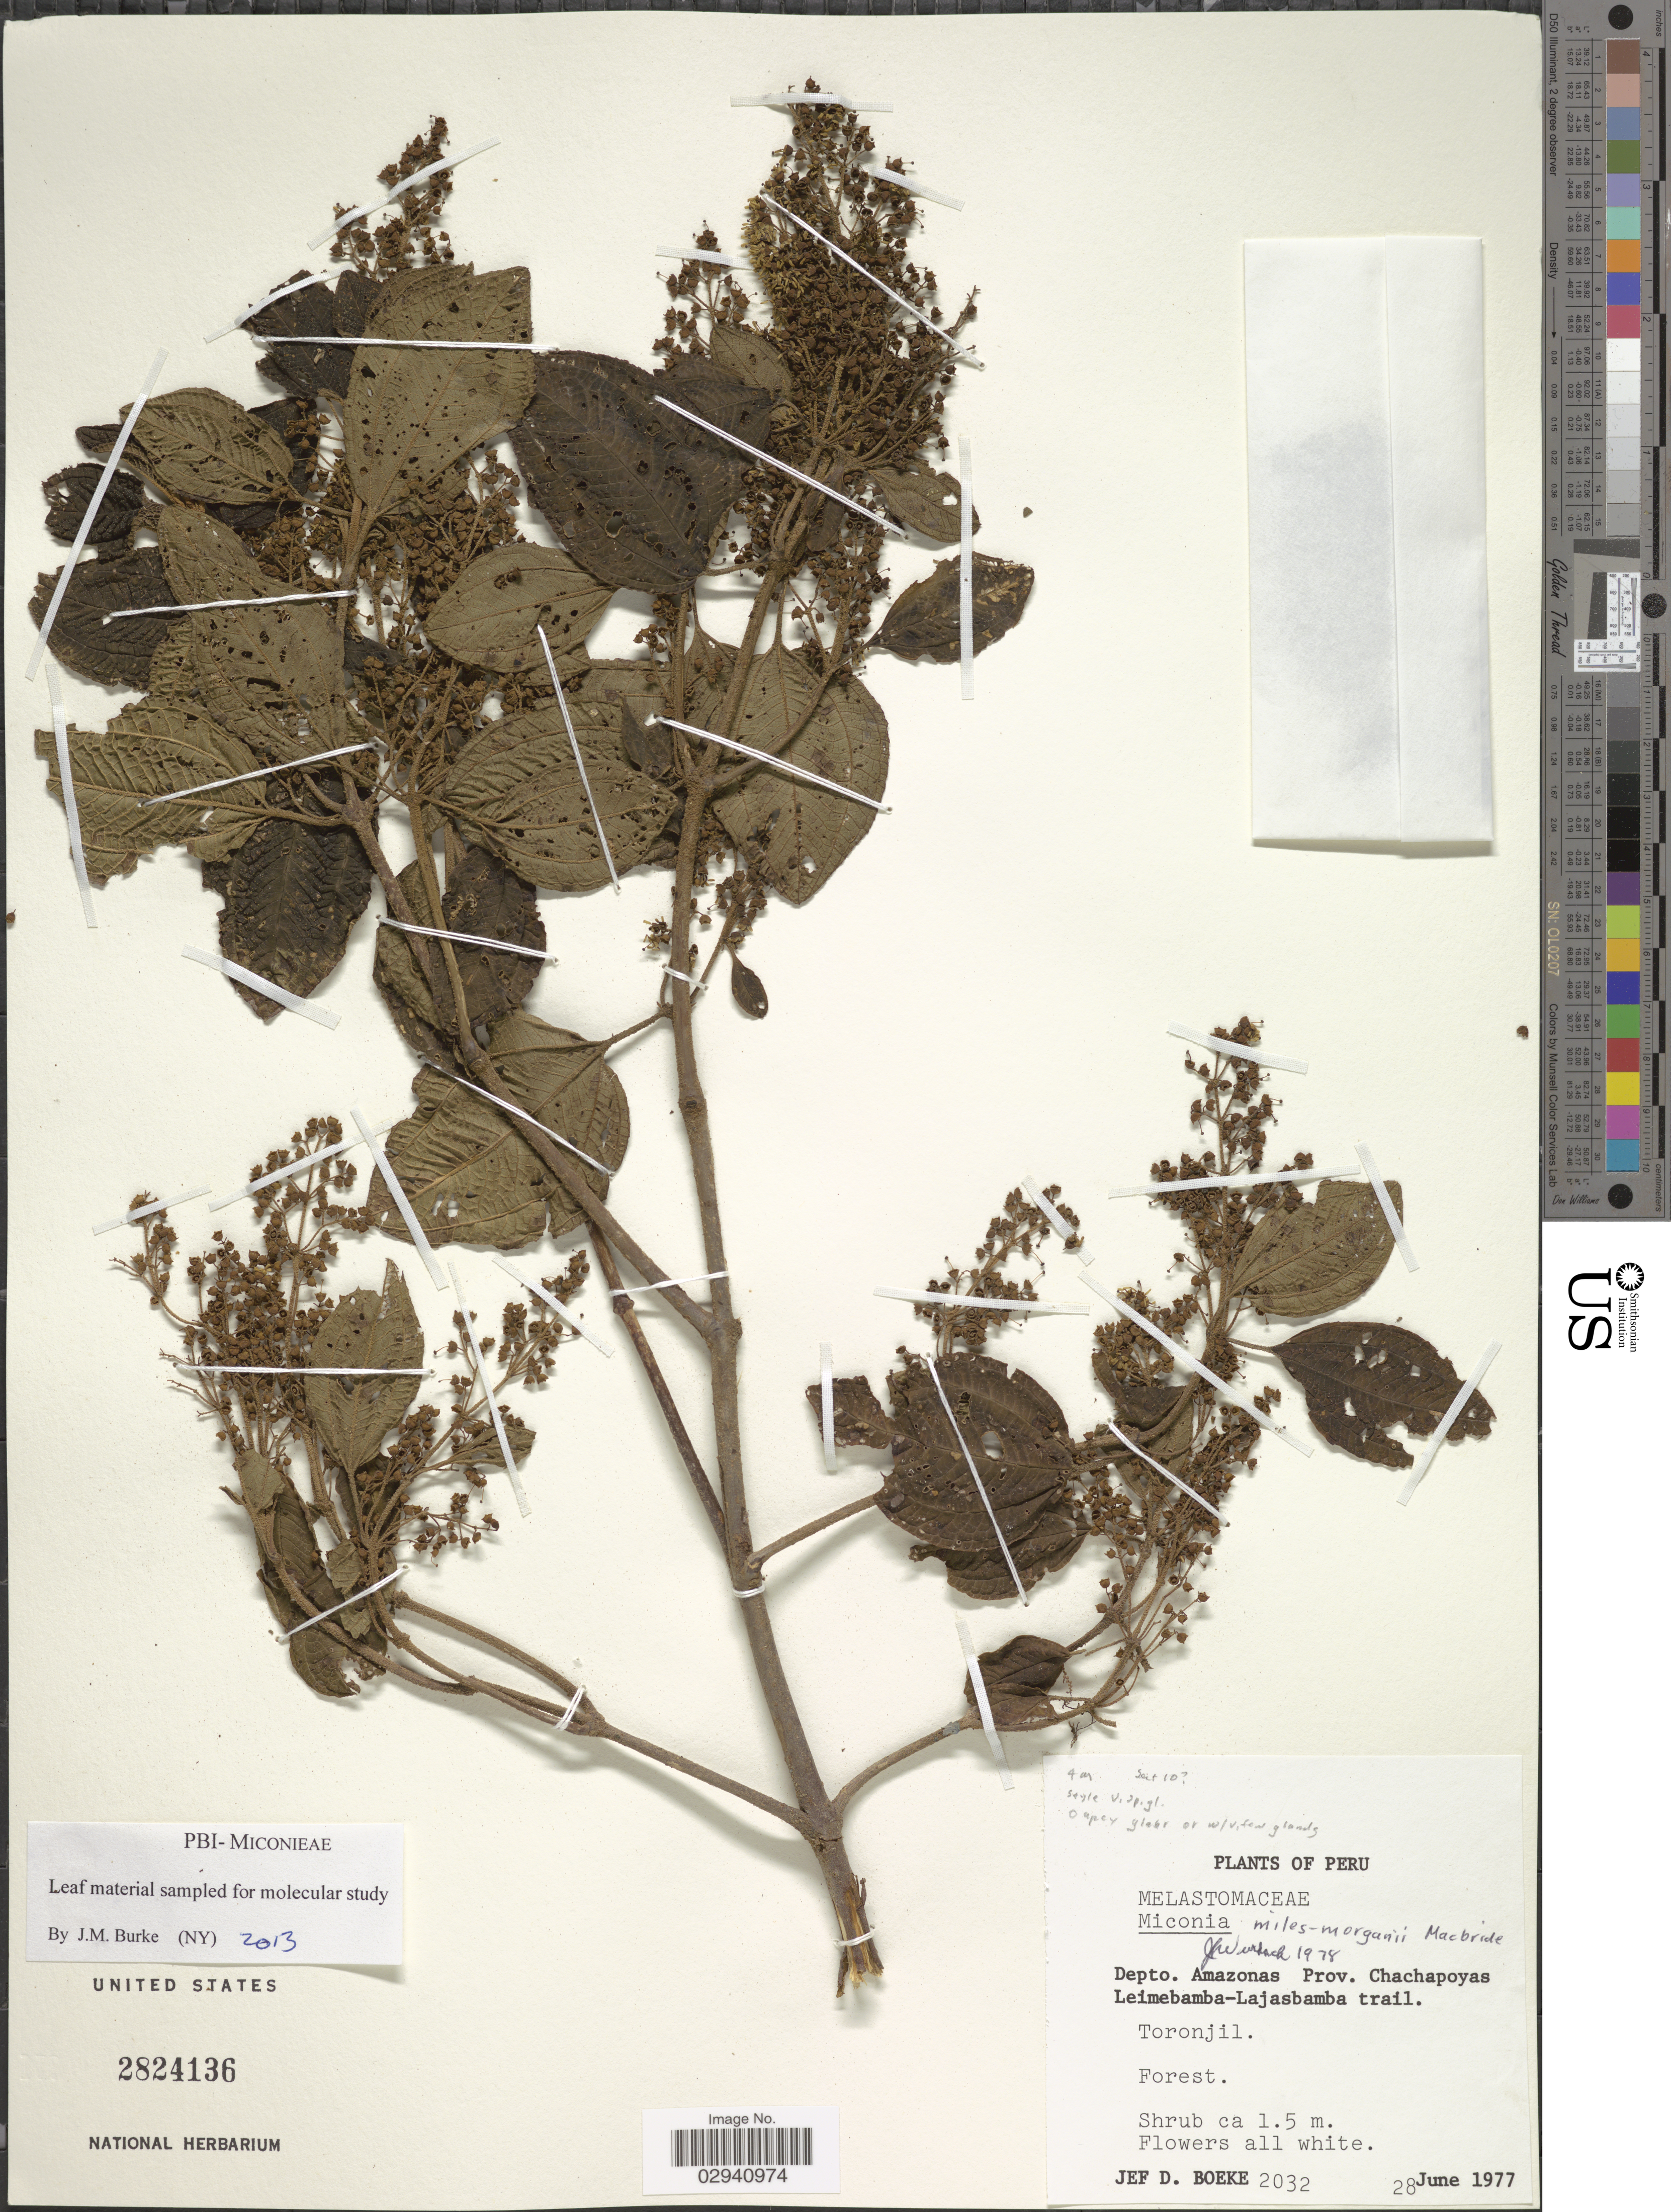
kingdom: Plantae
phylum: Tracheophyta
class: Magnoliopsida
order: Myrtales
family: Melastomataceae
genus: Miconia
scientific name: Miconia miles-morgani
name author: J.F. Macbr.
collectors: J. Boeke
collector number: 2032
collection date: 1977-06-28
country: Peru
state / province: Amazonas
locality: Depto. Amazonas. Prov. Chachapoyas. Leimebamba-Lajasbamba trail. Toronjil.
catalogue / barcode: US 2824136